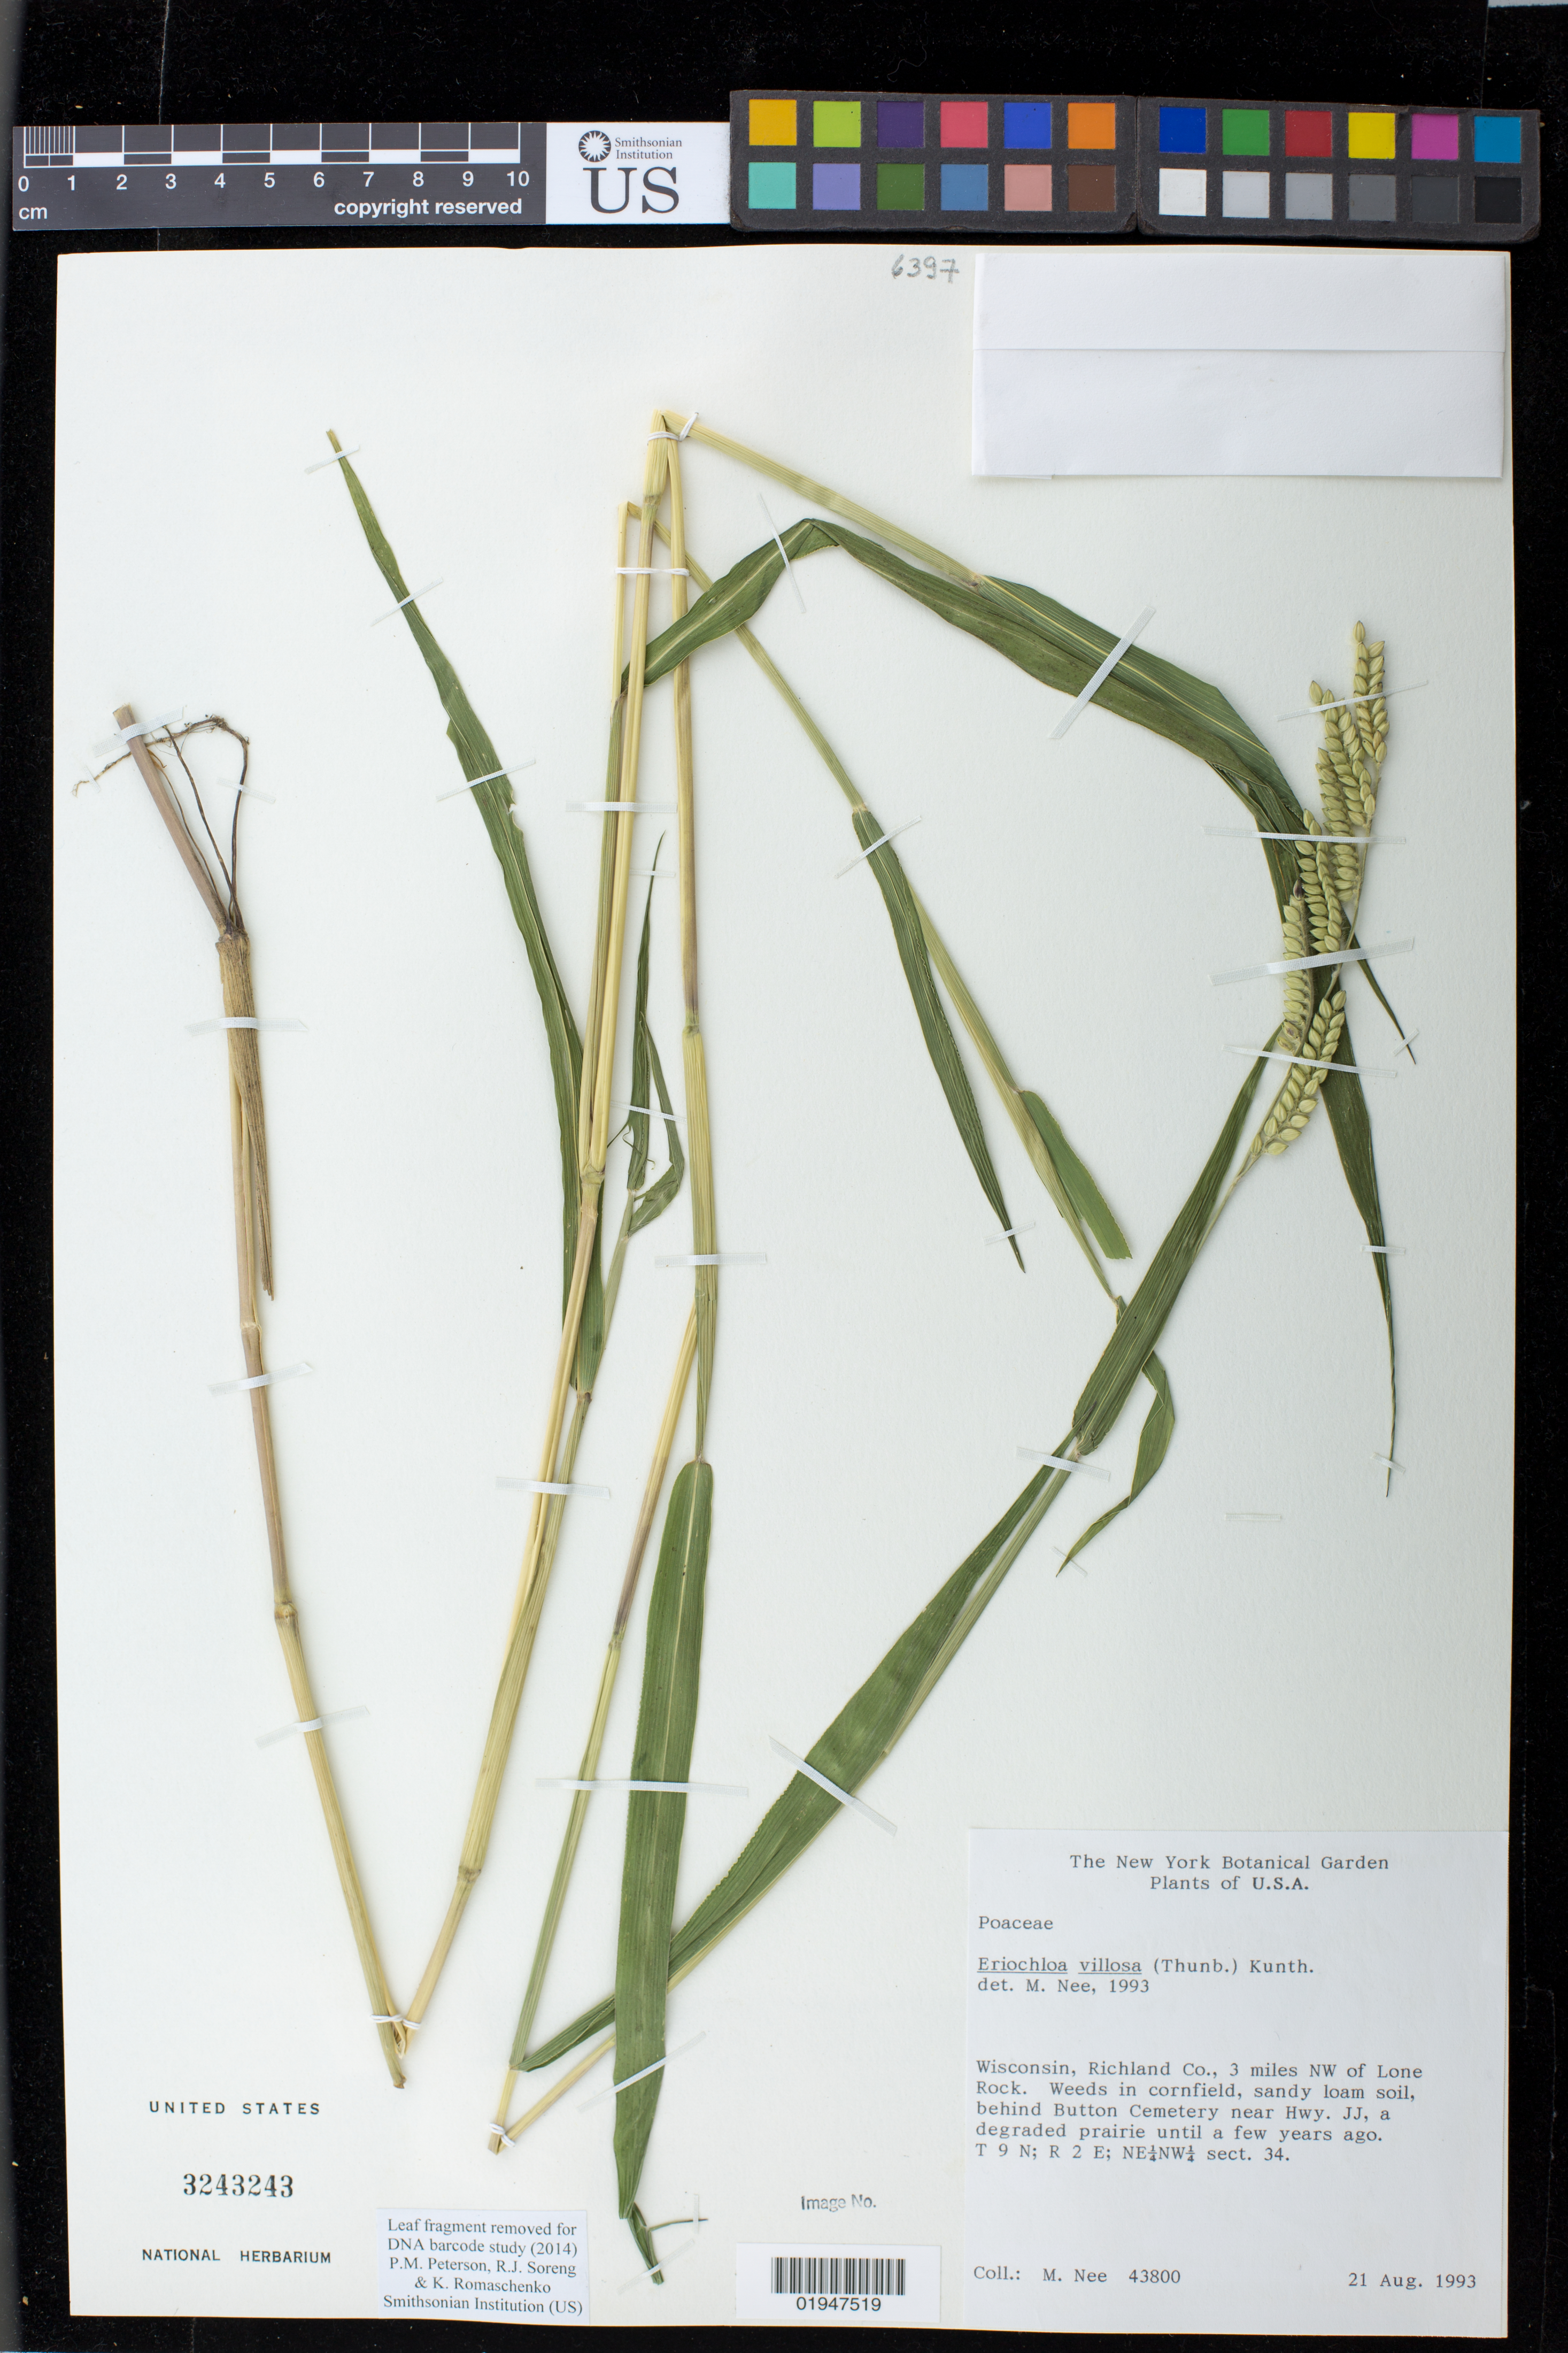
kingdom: Plantae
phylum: Tracheophyta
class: Liliopsida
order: Poales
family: Poaceae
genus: Eriochloa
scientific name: Eriochloa villosa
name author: (Thunb.) Kunth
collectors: M. Nee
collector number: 43800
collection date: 1993-08-21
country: United States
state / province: Wisconsin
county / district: Richland County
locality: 3 miles NW of Lone Rock, behind Button Cemetery near Hwy. JJ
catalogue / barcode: US 3243243